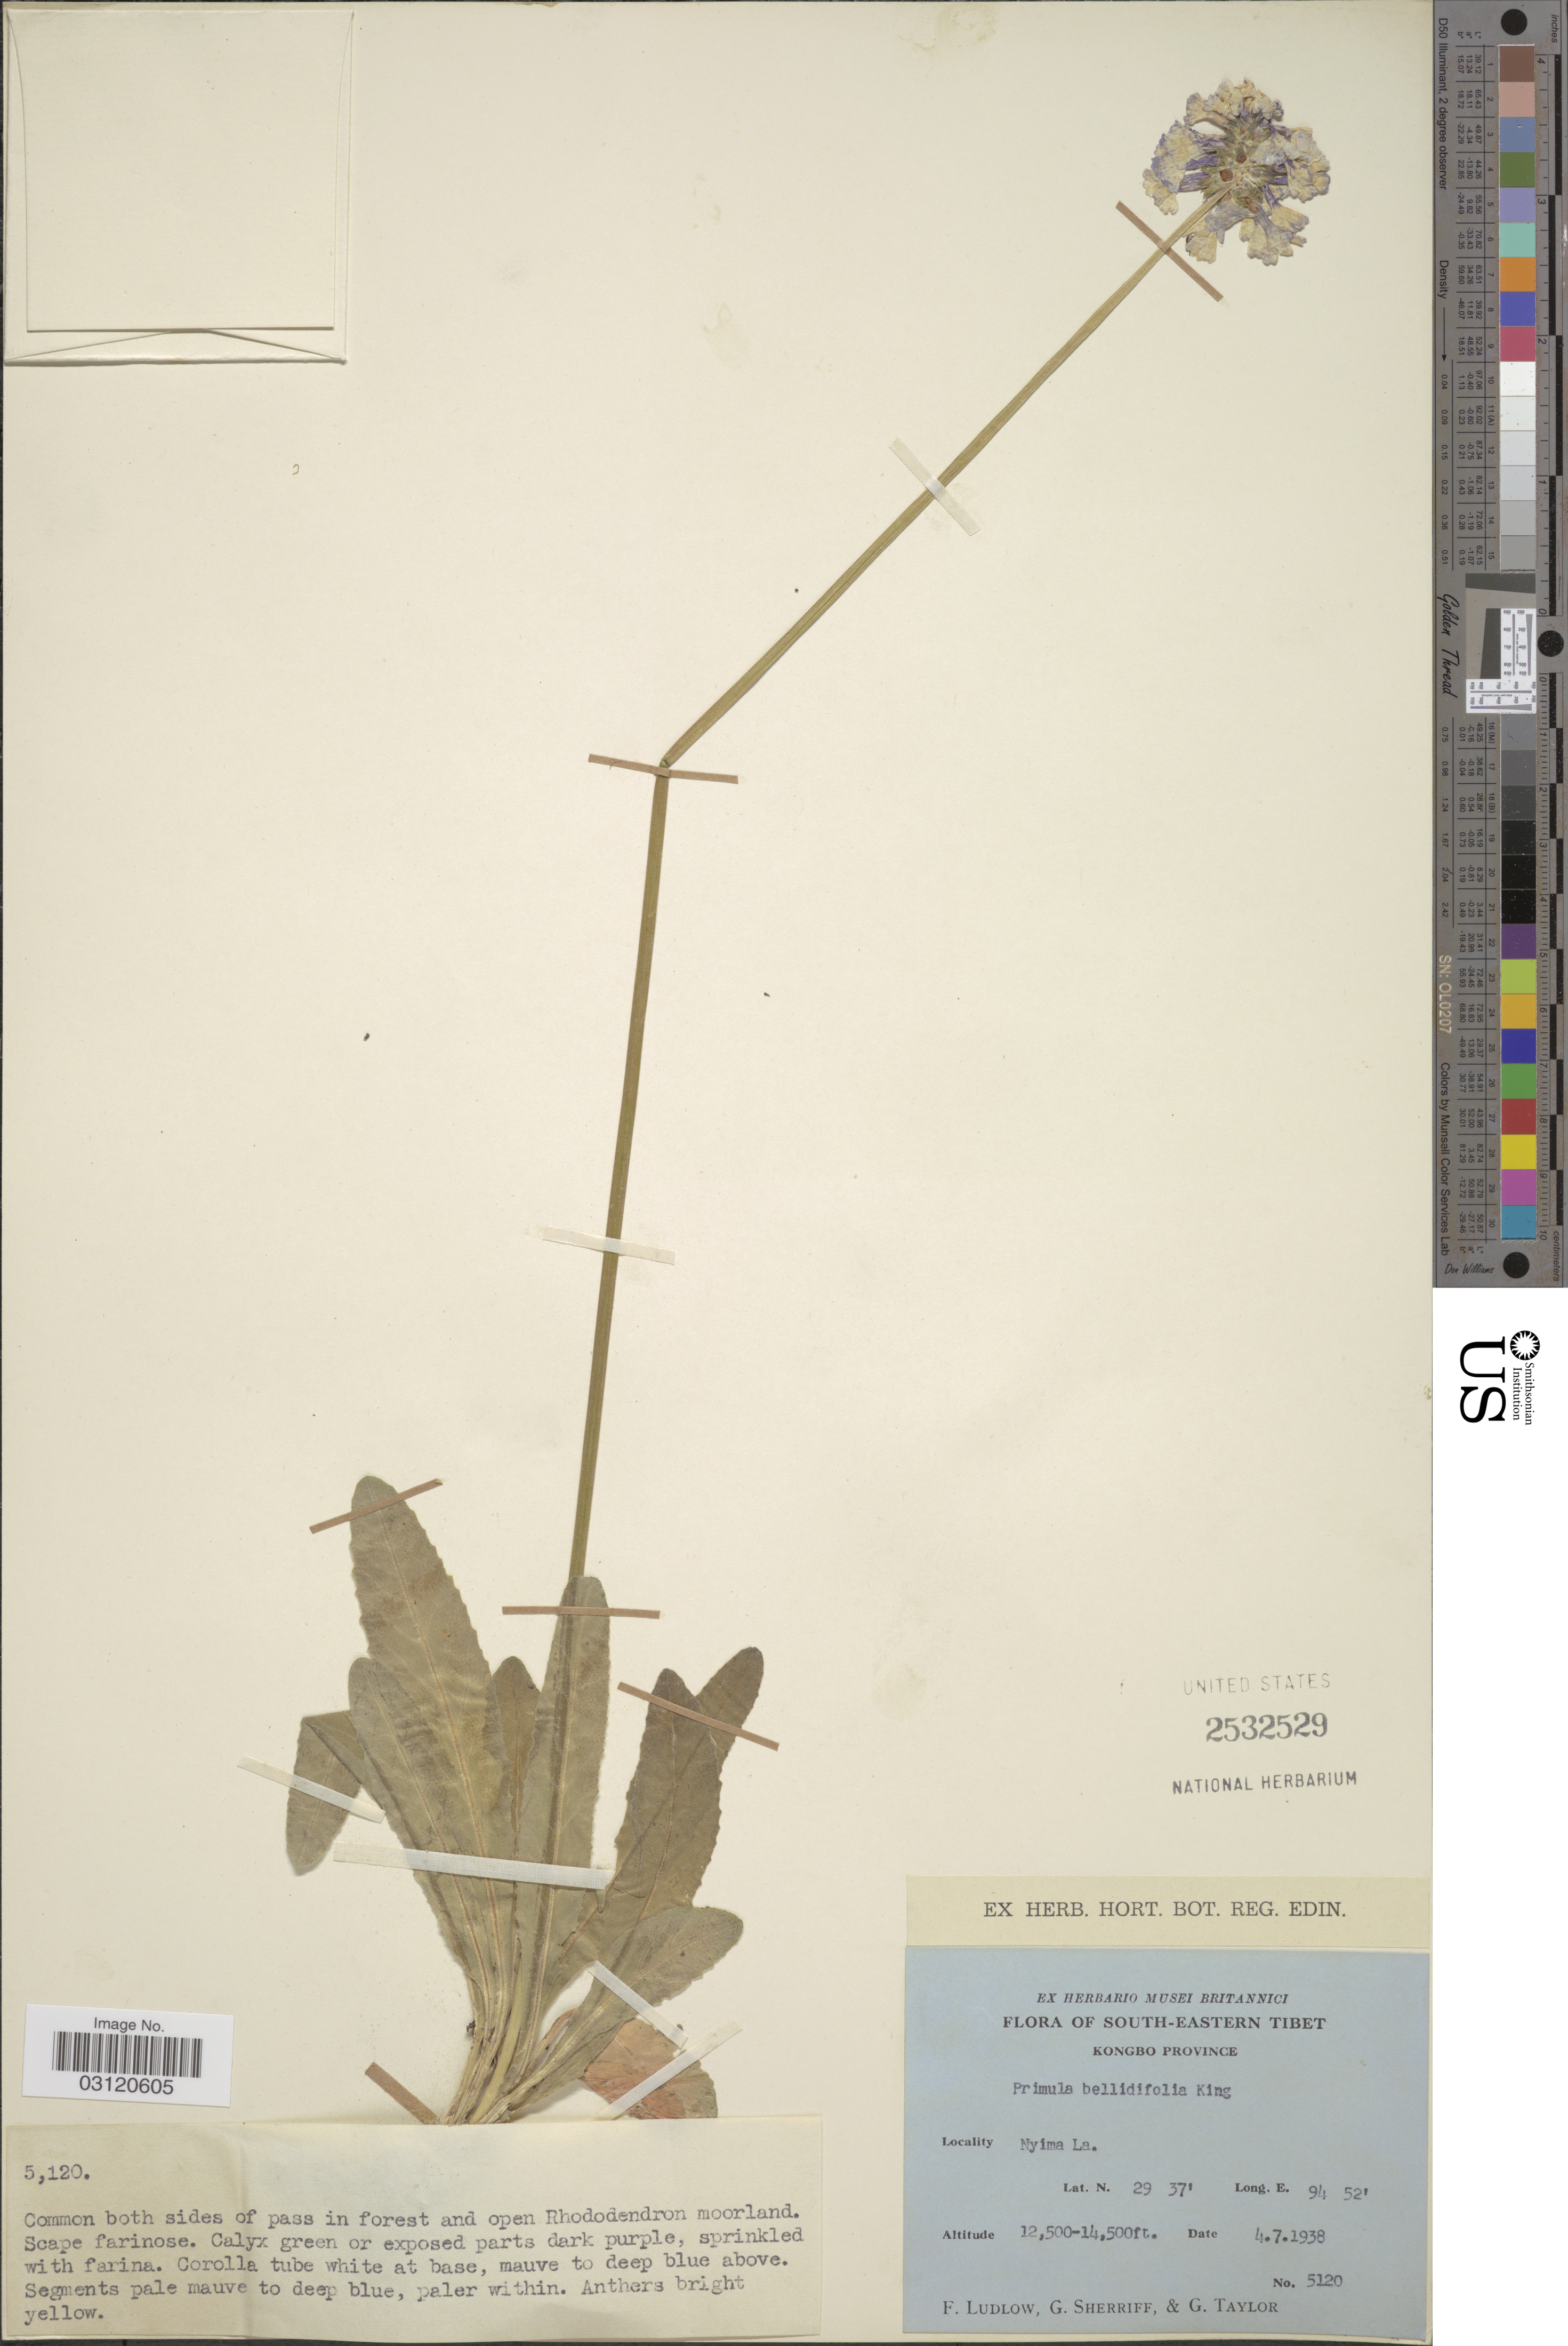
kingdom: Plantae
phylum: Tracheophyta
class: Magnoliopsida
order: Ericales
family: Primulaceae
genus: Primula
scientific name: Primula bellidifolia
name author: King ex Hook. f.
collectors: F. Ludlow, G. Sherriff & G. Taylor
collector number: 5120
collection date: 1938-07-04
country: China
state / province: Xizang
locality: South-Eastern Tibet, Kongbo Province, Nyima La.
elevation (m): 3810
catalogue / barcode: US 2532529